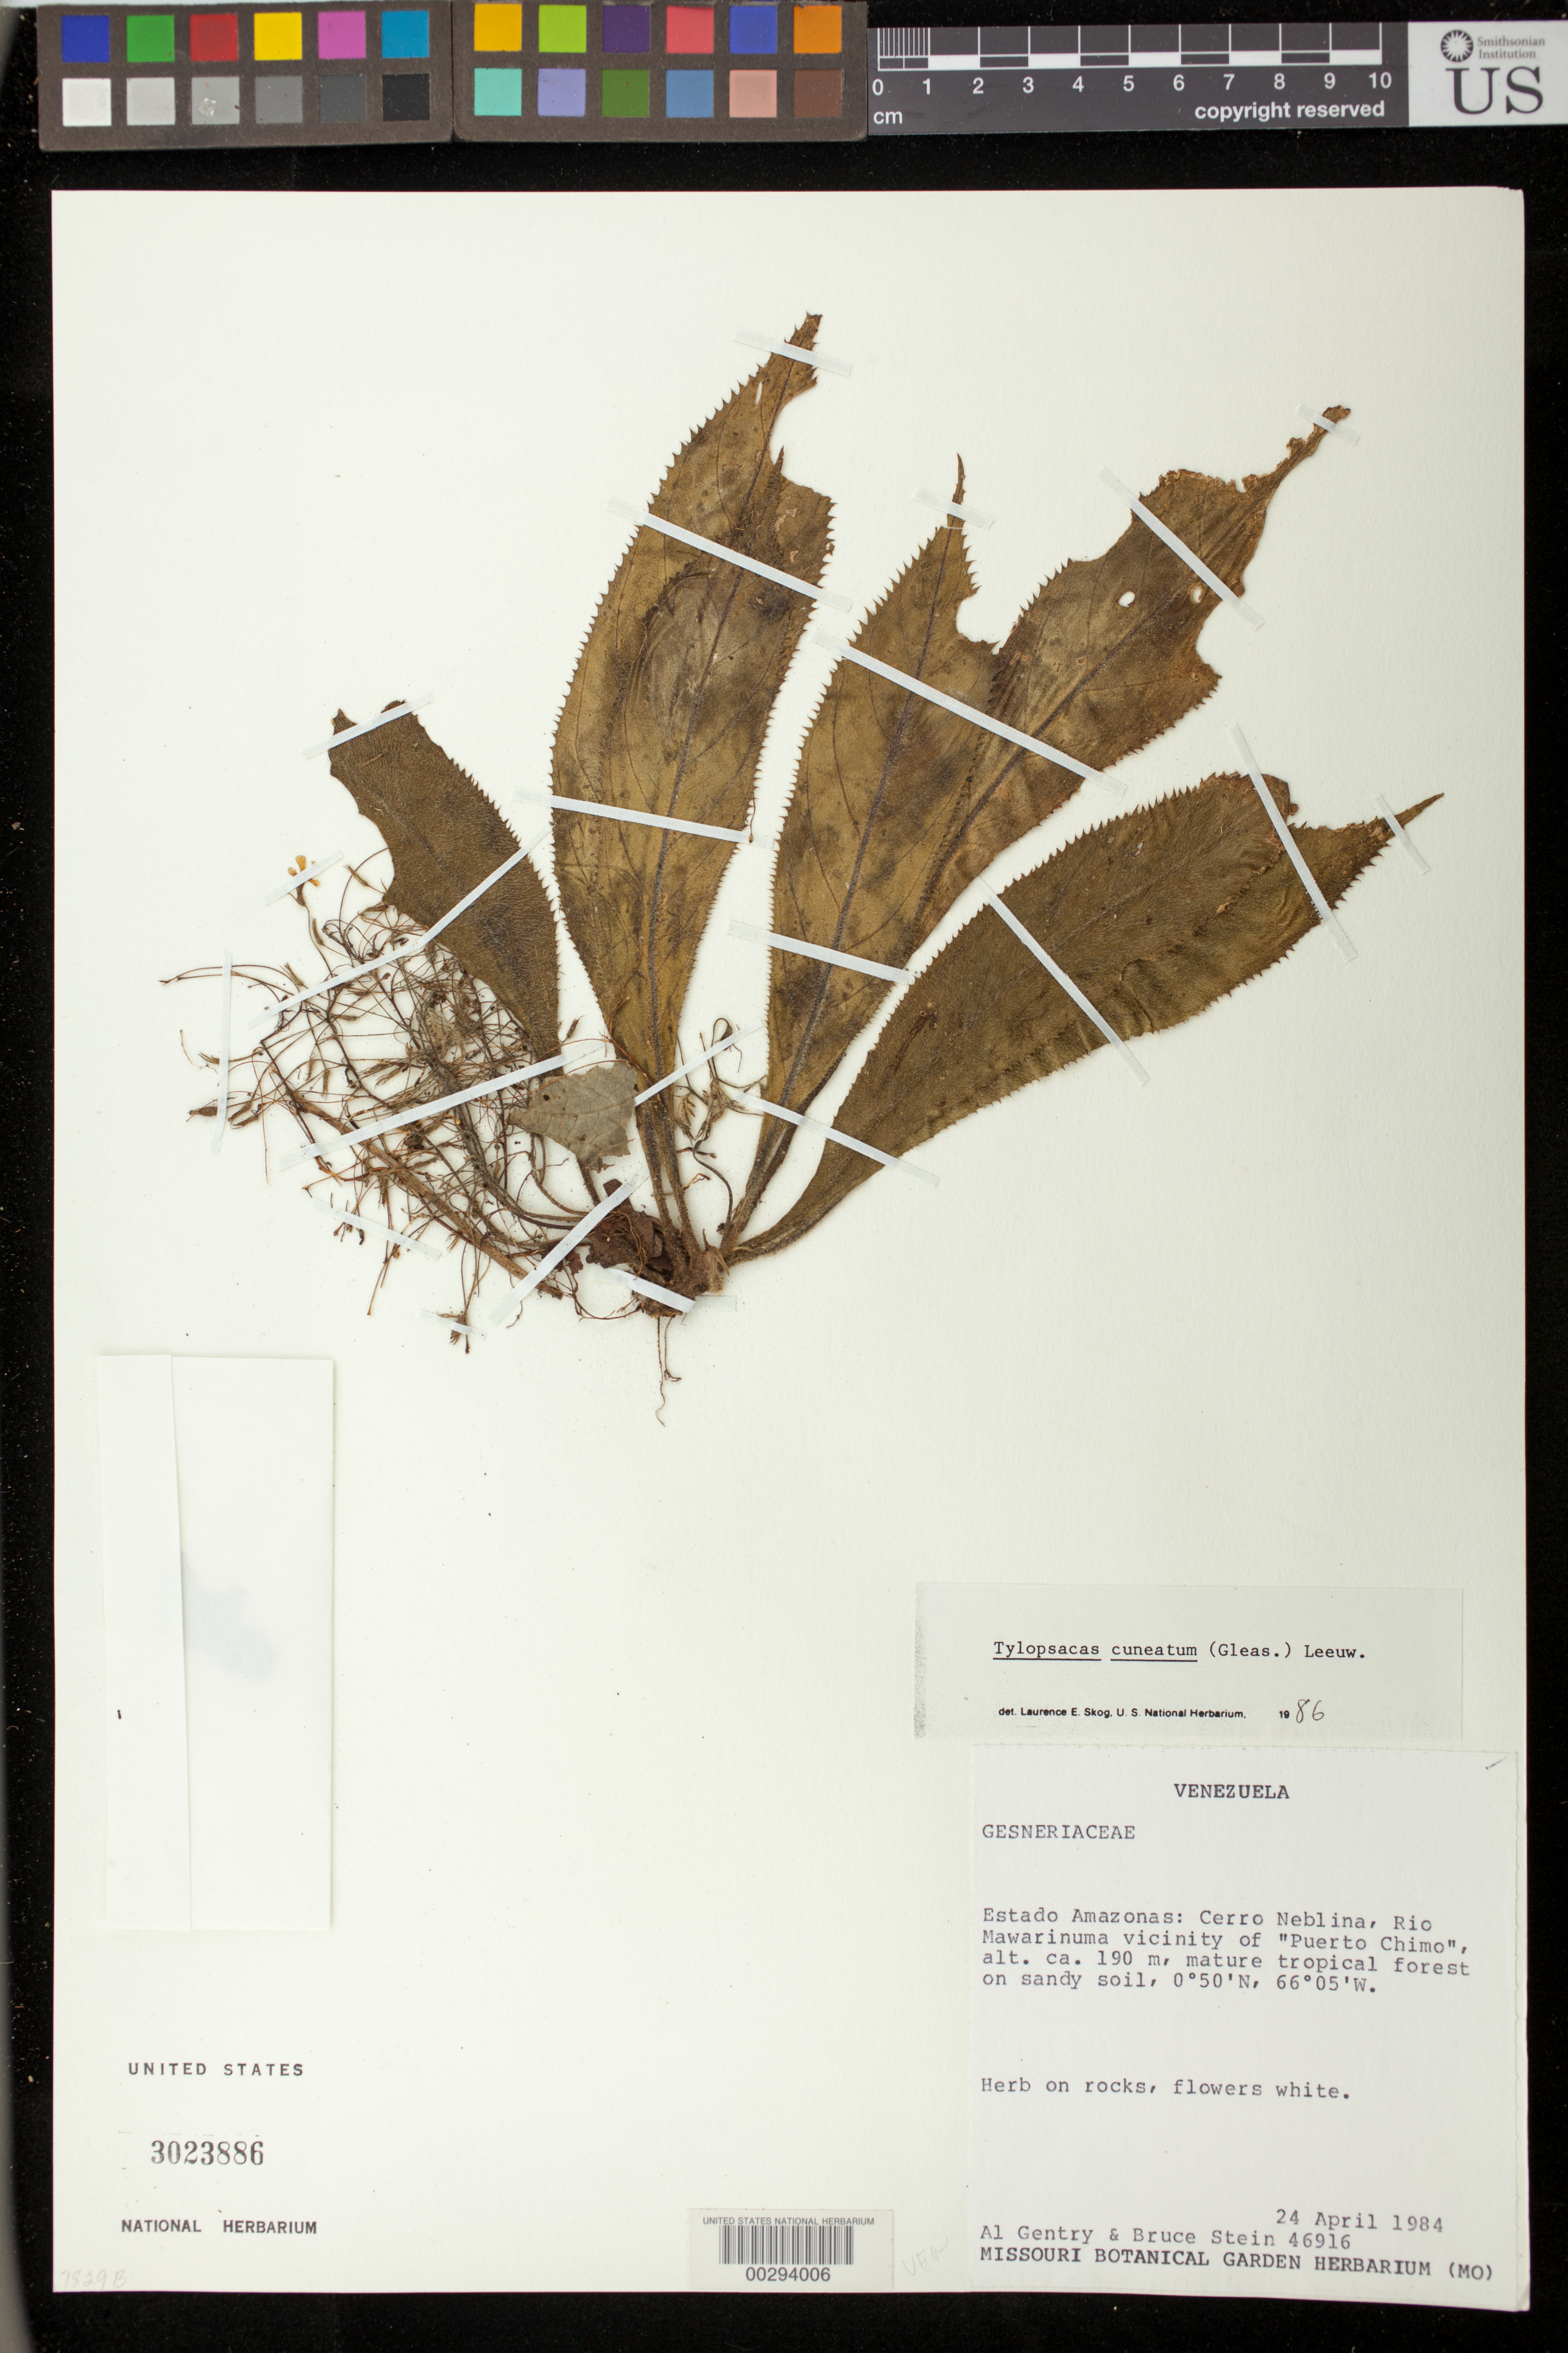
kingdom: Plantae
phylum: Tracheophyta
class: Magnoliopsida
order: Lamiales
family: Gesneriaceae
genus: Tylopsacas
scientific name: Tylopsacas cuneata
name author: (Gleason) Leeuwenb.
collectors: A. H. Gentry & B. A. Stein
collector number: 46916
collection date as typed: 24 Apr 1984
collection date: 1984-04-24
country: Venezuela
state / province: Amazonas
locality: Cerro Neblina, Rio Mawarinuma vicinity of "Puerto Chimo"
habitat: Mature tropical forest on sandy soil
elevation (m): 190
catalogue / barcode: US 3023886